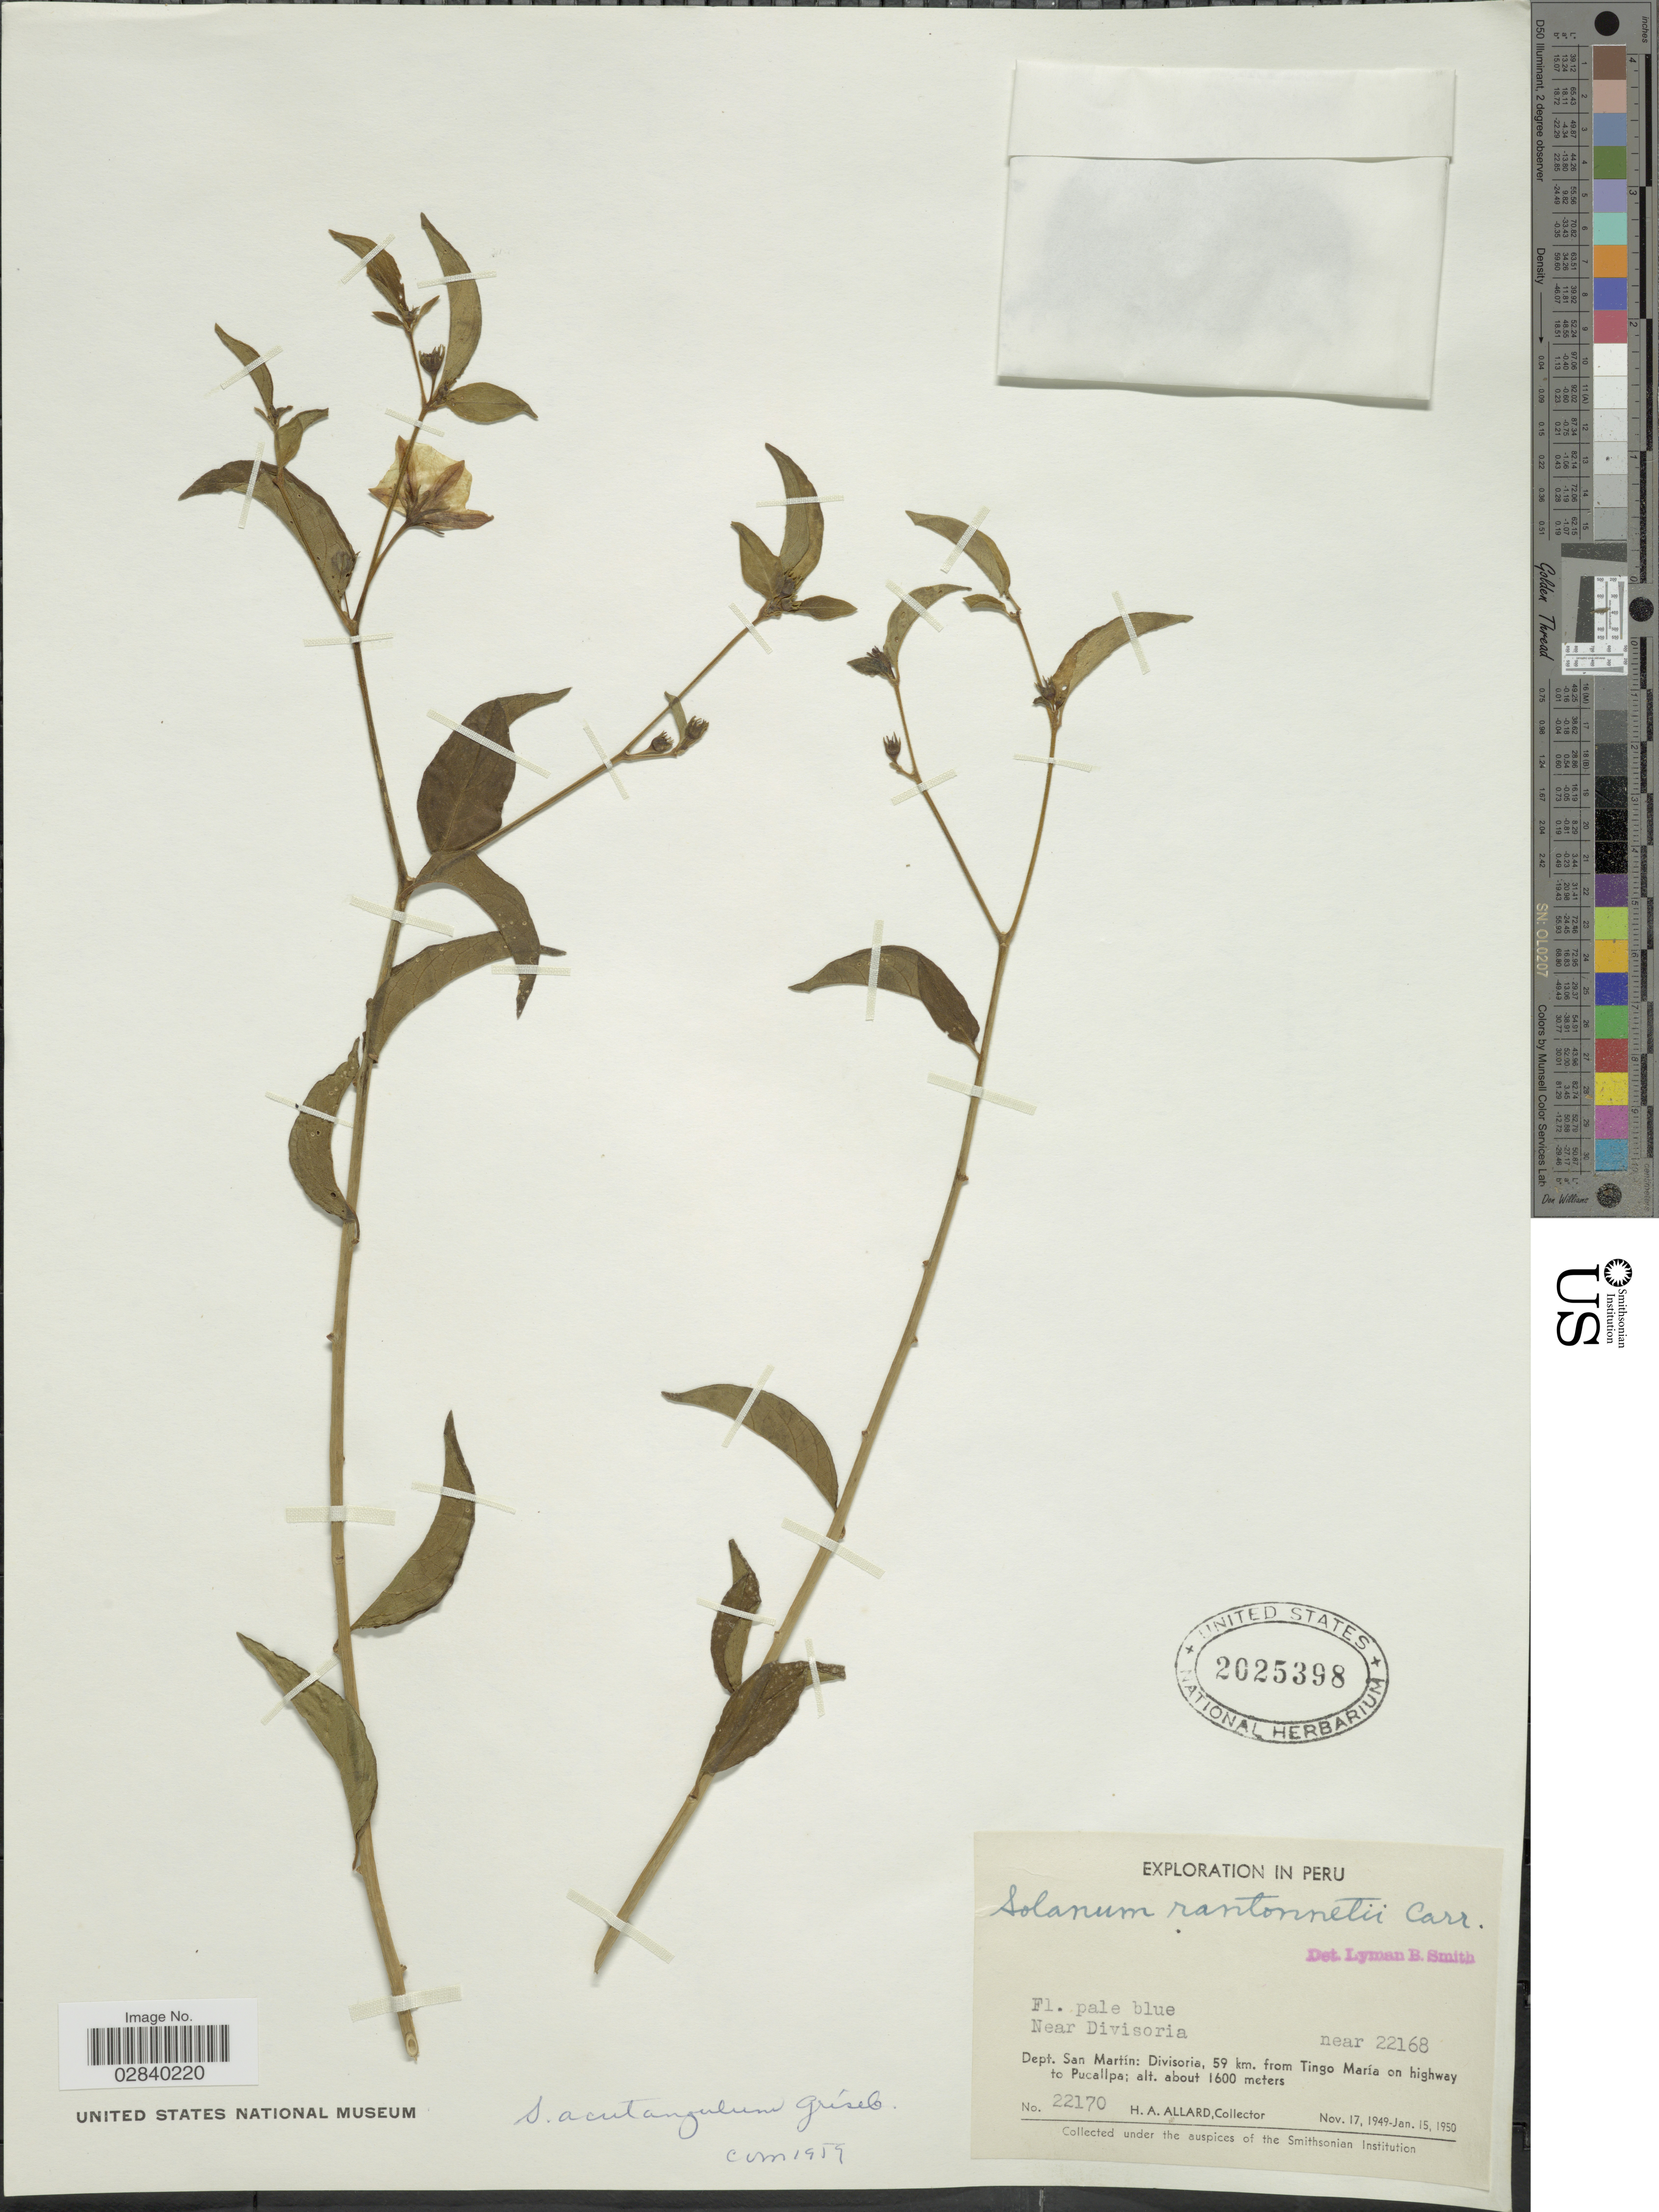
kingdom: Plantae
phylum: Tracheophyta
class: Magnoliopsida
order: Solanales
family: Solanaceae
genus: Lycianthes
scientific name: Lycianthes leptocaulis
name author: (Rusby) Rusby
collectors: H. A. Allard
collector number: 22170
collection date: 1949-11-17/1950-01-15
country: Peru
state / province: San Martín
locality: Near Divisoria. Dept. San Martín: Divisoria, 59 km. from Tingo María on highway to Pucallpa.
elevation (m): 1600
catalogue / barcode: US 2025398